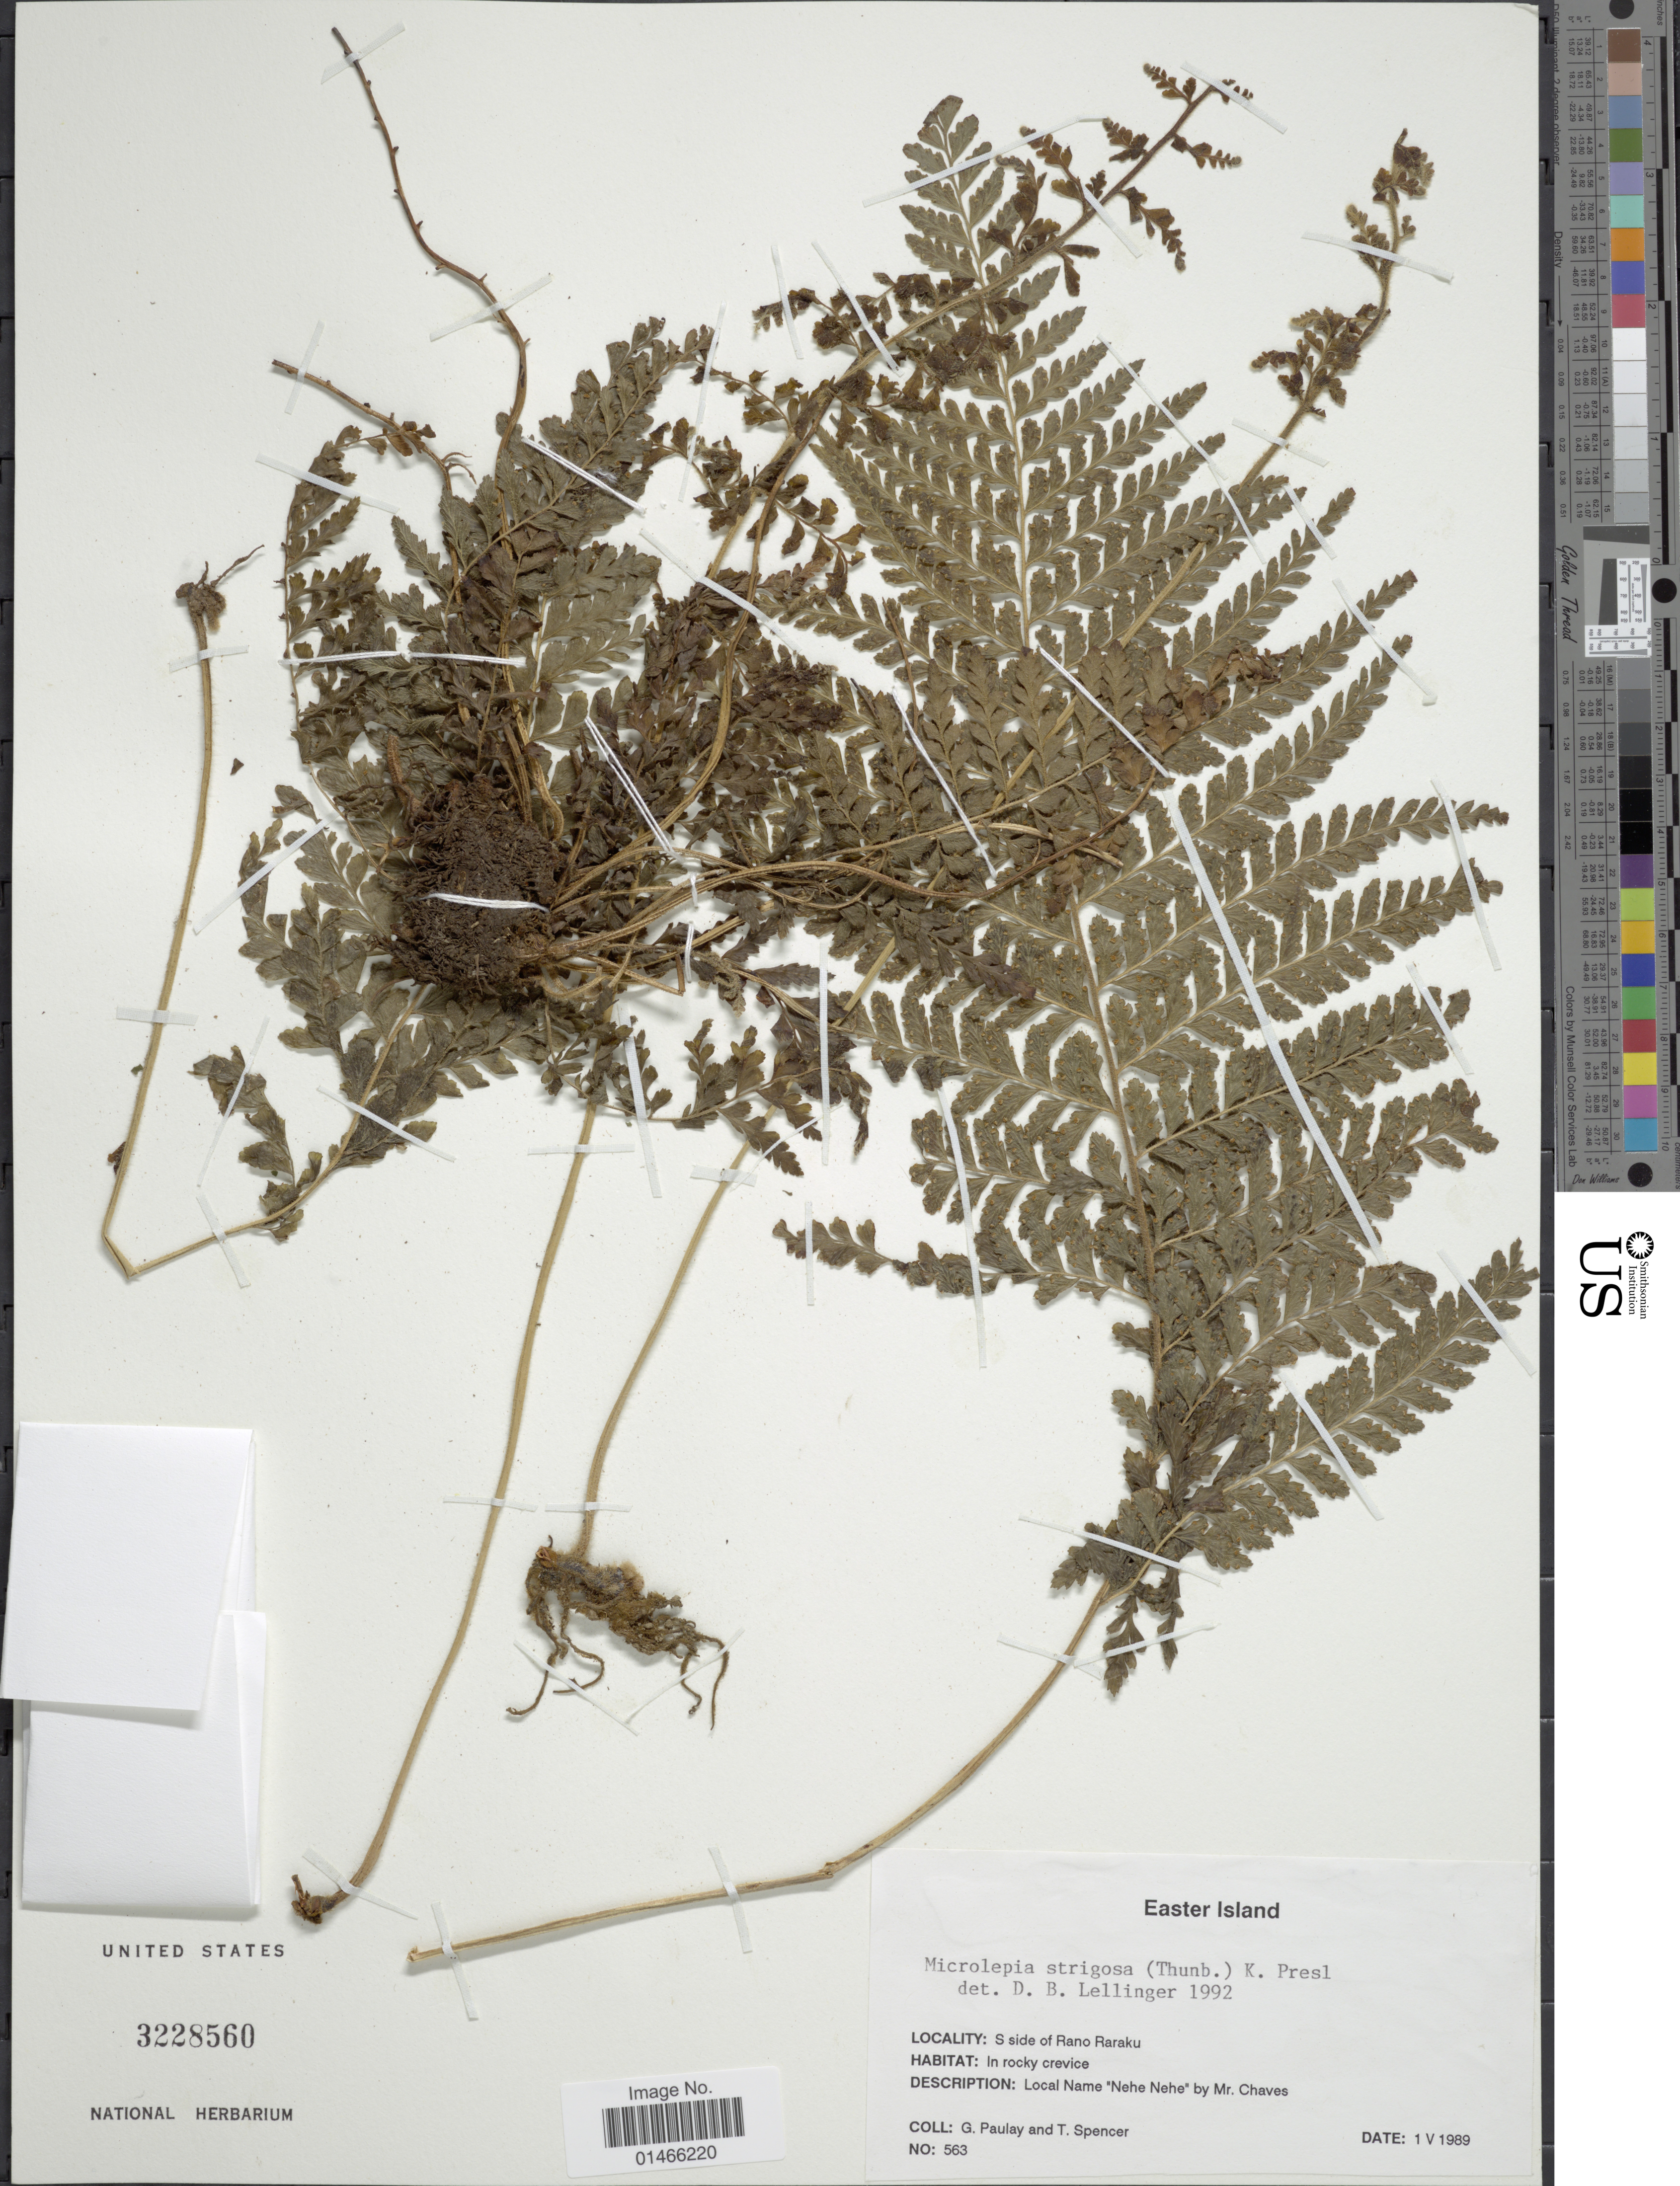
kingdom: Plantae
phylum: Tracheophyta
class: Polypodiopsida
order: Polypodiales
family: Dennstaedtiaceae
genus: Microlepia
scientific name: Microlepia strigosa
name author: (Thunb.) J. Presl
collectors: G. Paulay & T. Spencer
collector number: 563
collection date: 1989-05-01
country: Chile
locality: Easter Island. S side of Rano Raraku.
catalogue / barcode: US 3228560